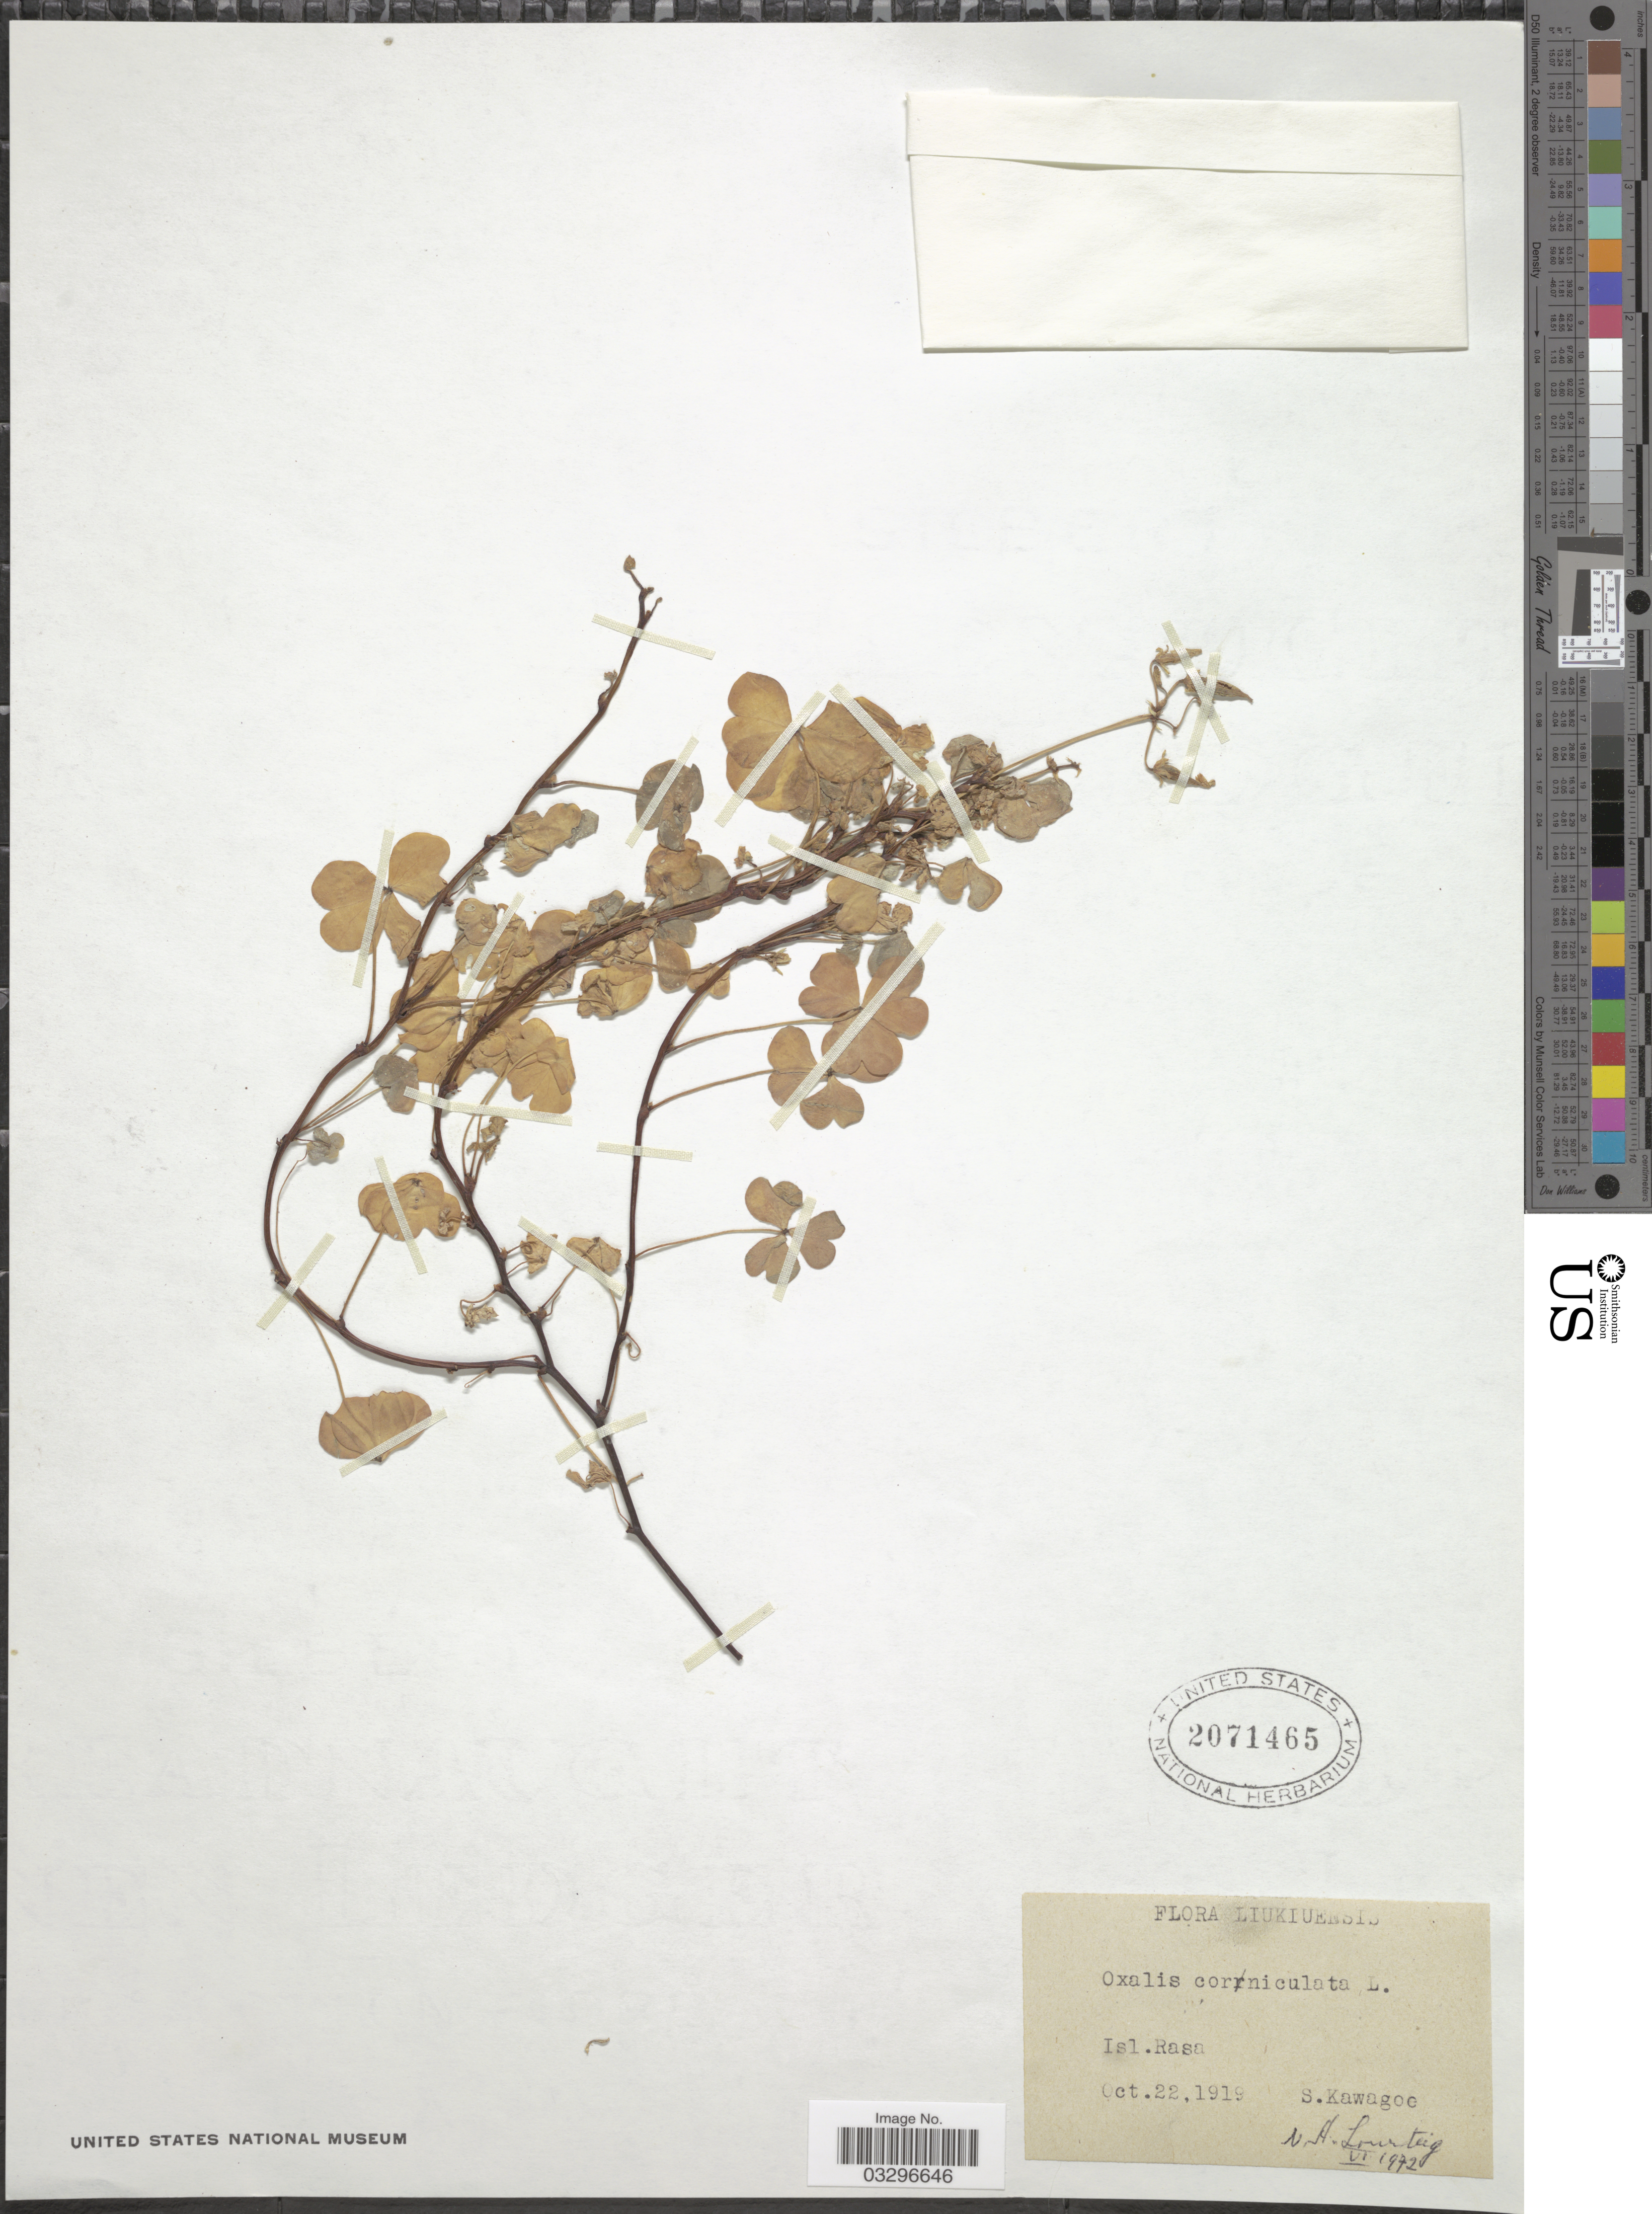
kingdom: Plantae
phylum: Tracheophyta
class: Magnoliopsida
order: Oxalidales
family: Oxalidaceae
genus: Oxalis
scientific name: Oxalis corniculata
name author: L.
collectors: S. Kawagoe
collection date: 1919-10-22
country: Japan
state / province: Okinawa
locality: Liukiuensis, Isl. Rasa.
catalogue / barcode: US 2071465